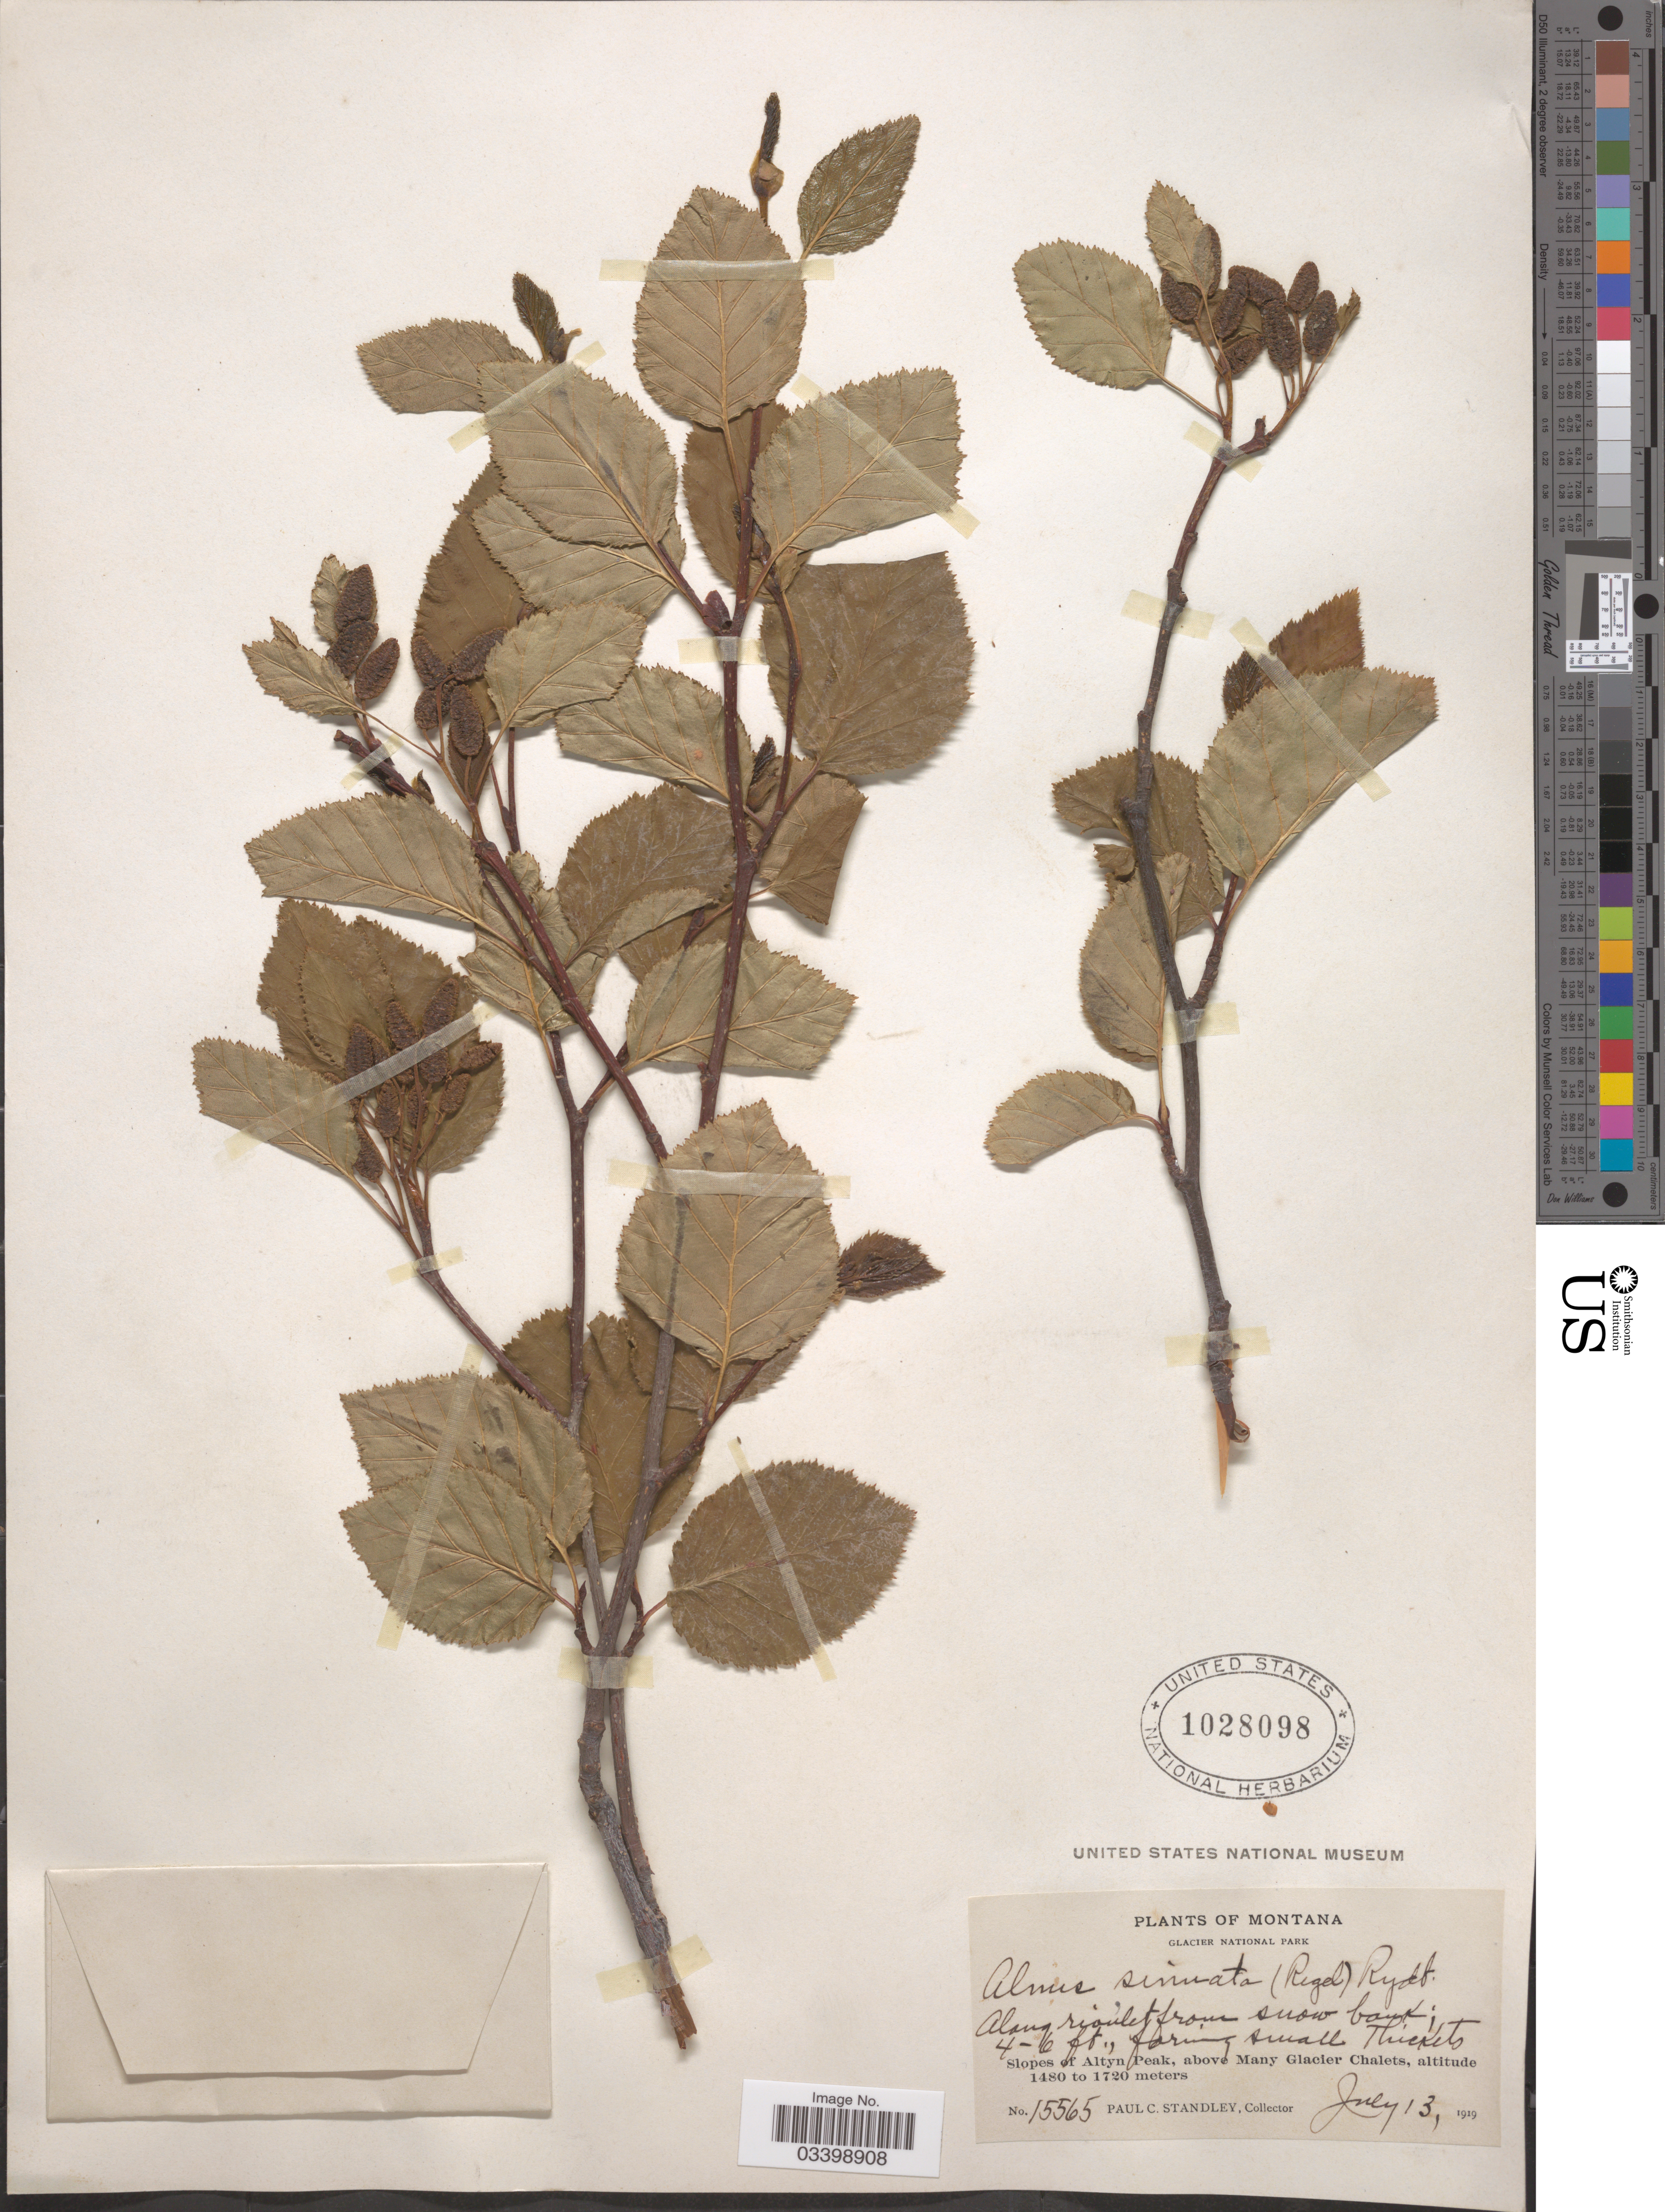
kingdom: Plantae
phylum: Tracheophyta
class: Magnoliopsida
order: Fagales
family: Betulaceae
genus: Alnus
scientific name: Alnus viridis subsp. sinuata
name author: Regel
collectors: P. C. Standley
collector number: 15565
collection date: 1919-07-13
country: United States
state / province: Montana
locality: Glacier National Park. Slopes of Altyn PEak, above Many Glacier Chalets.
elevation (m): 1480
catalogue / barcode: US 1028098